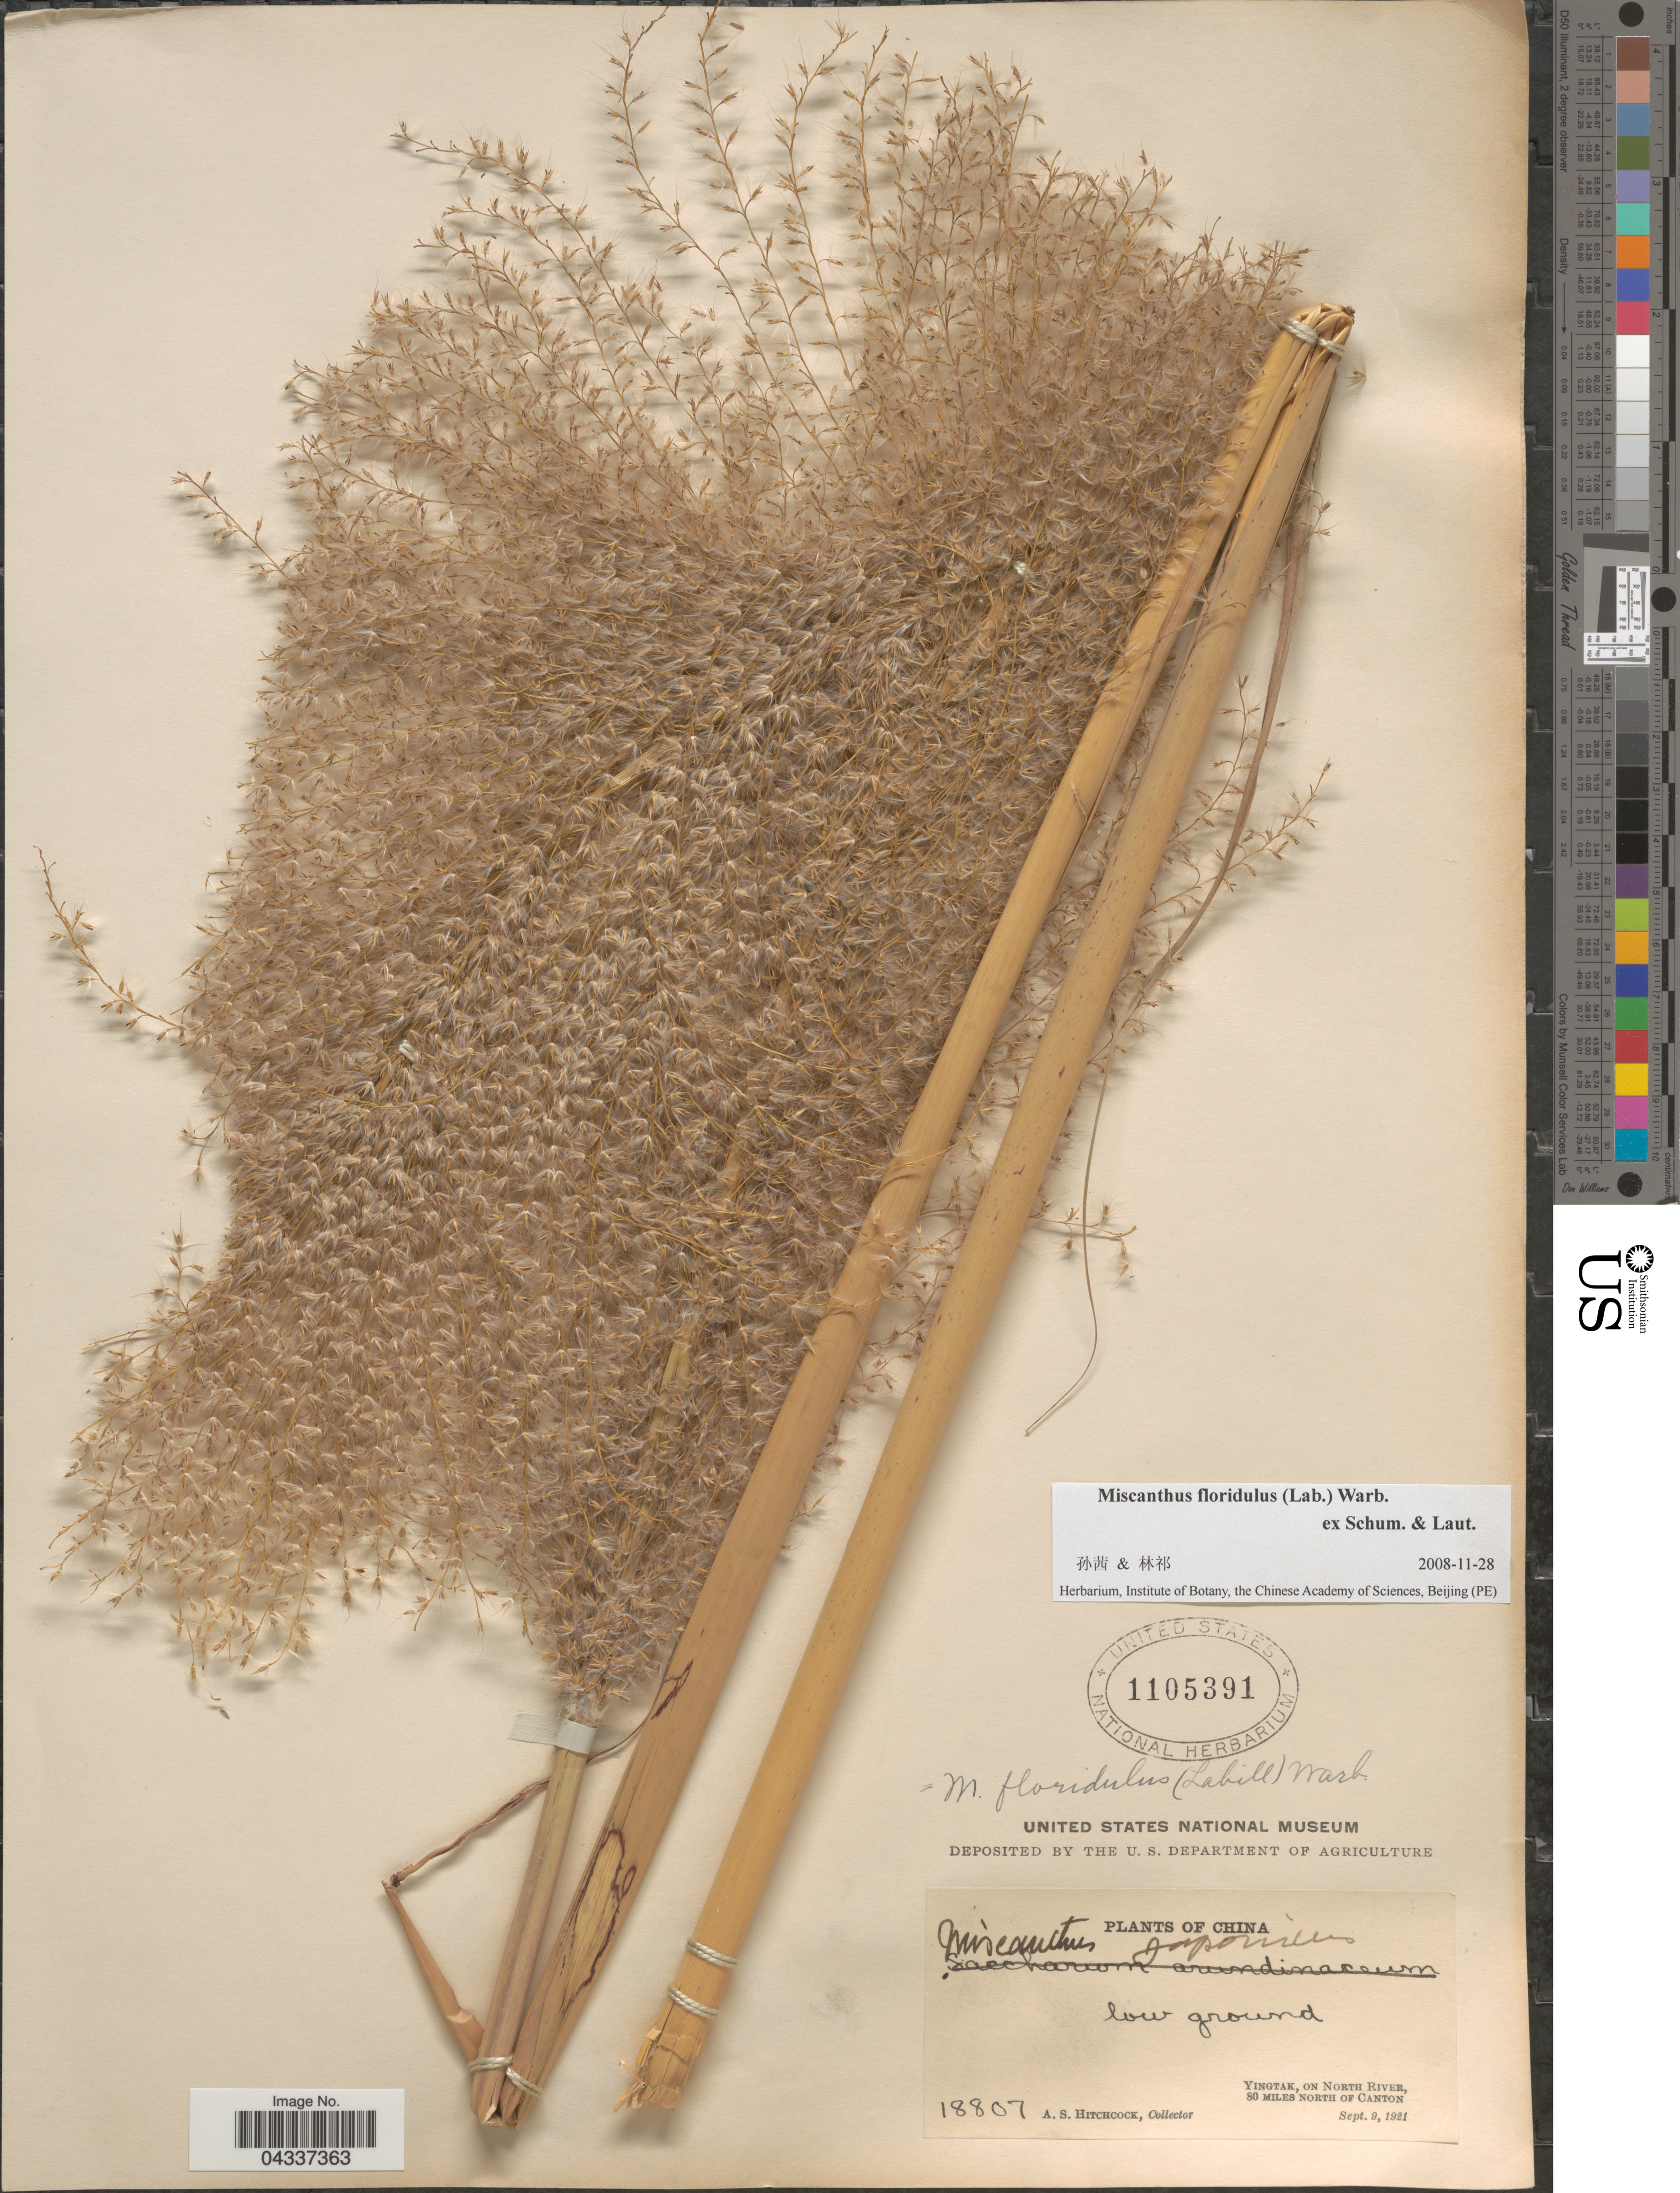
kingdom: Plantae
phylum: Tracheophyta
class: Liliopsida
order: Poales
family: Poaceae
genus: Miscanthus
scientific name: Miscanthus floridulus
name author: (Labill.) Warb.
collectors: A. S. Hitchcock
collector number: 18807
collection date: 1921-09-09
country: China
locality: Yingtak, on North River, 80 miles north of Canton.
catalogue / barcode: US 1105391